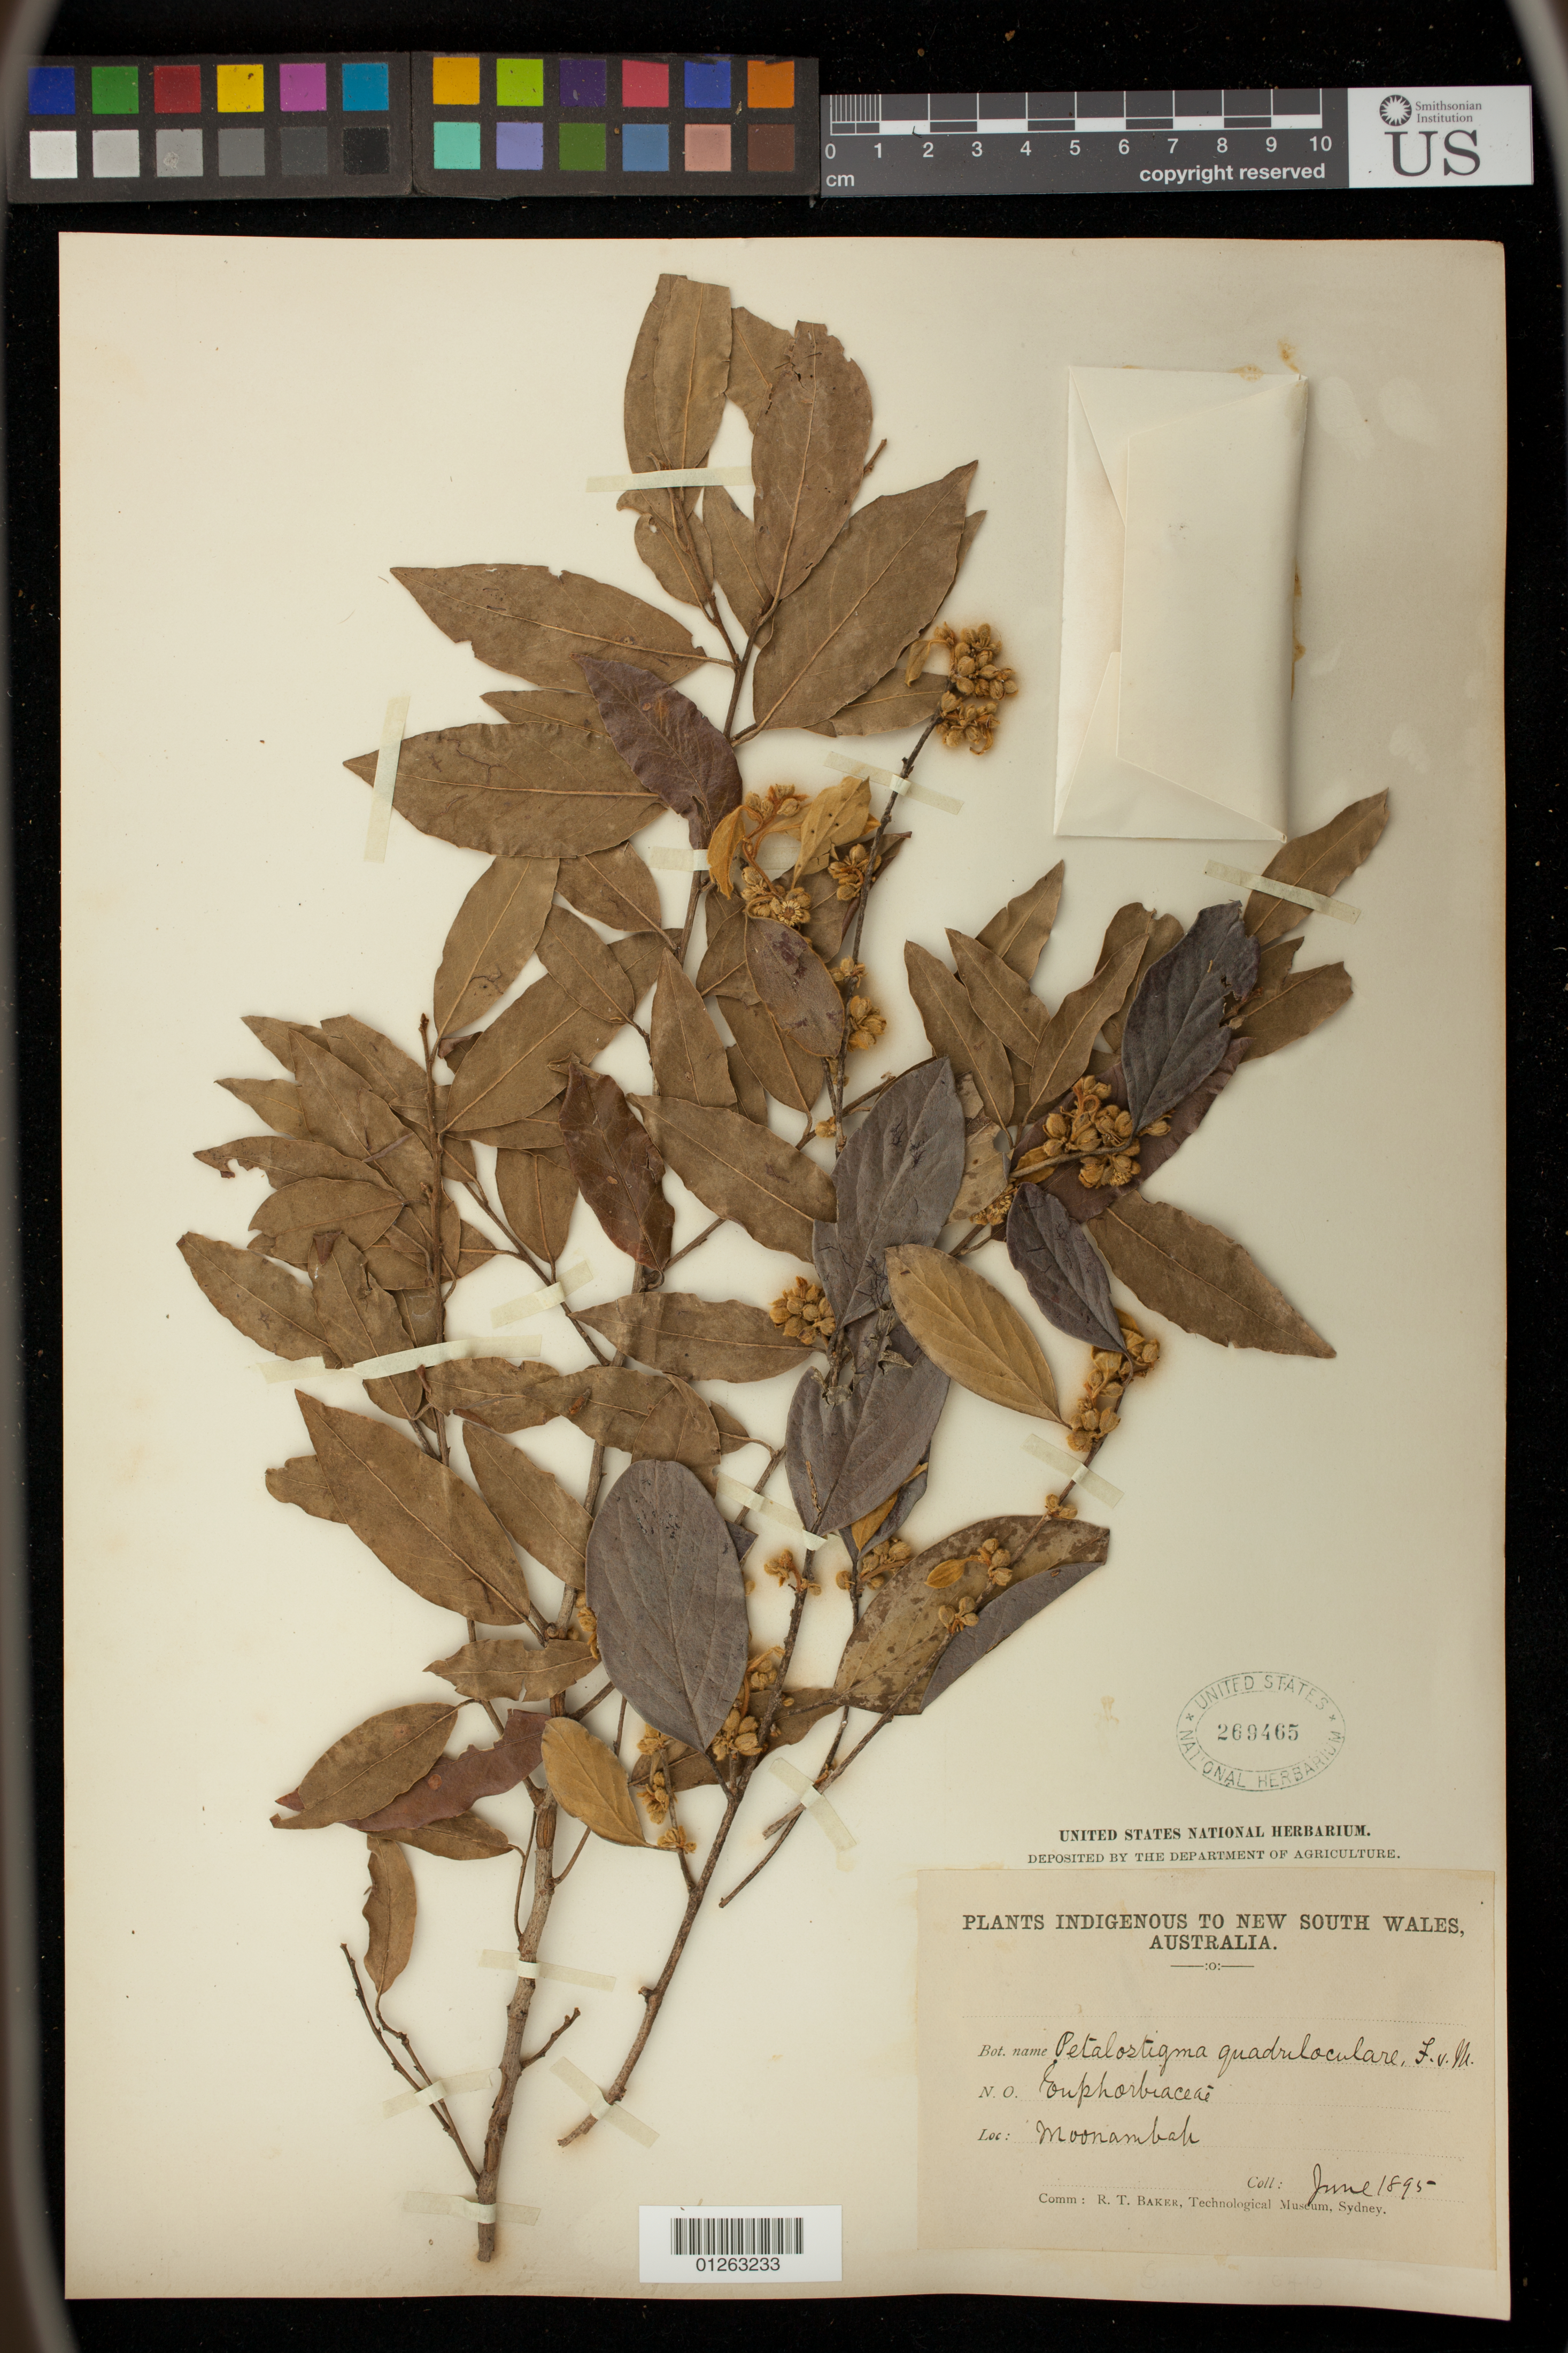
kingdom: Plantae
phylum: Tracheophyta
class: Magnoliopsida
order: Malpighiales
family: Picrodendraceae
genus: Petalostigma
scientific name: Petalostigma quadriloculare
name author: F. Muell.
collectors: R. T. Baker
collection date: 1895-06-01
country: Australia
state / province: New South Wales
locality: Moonambah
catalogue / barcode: US 269465